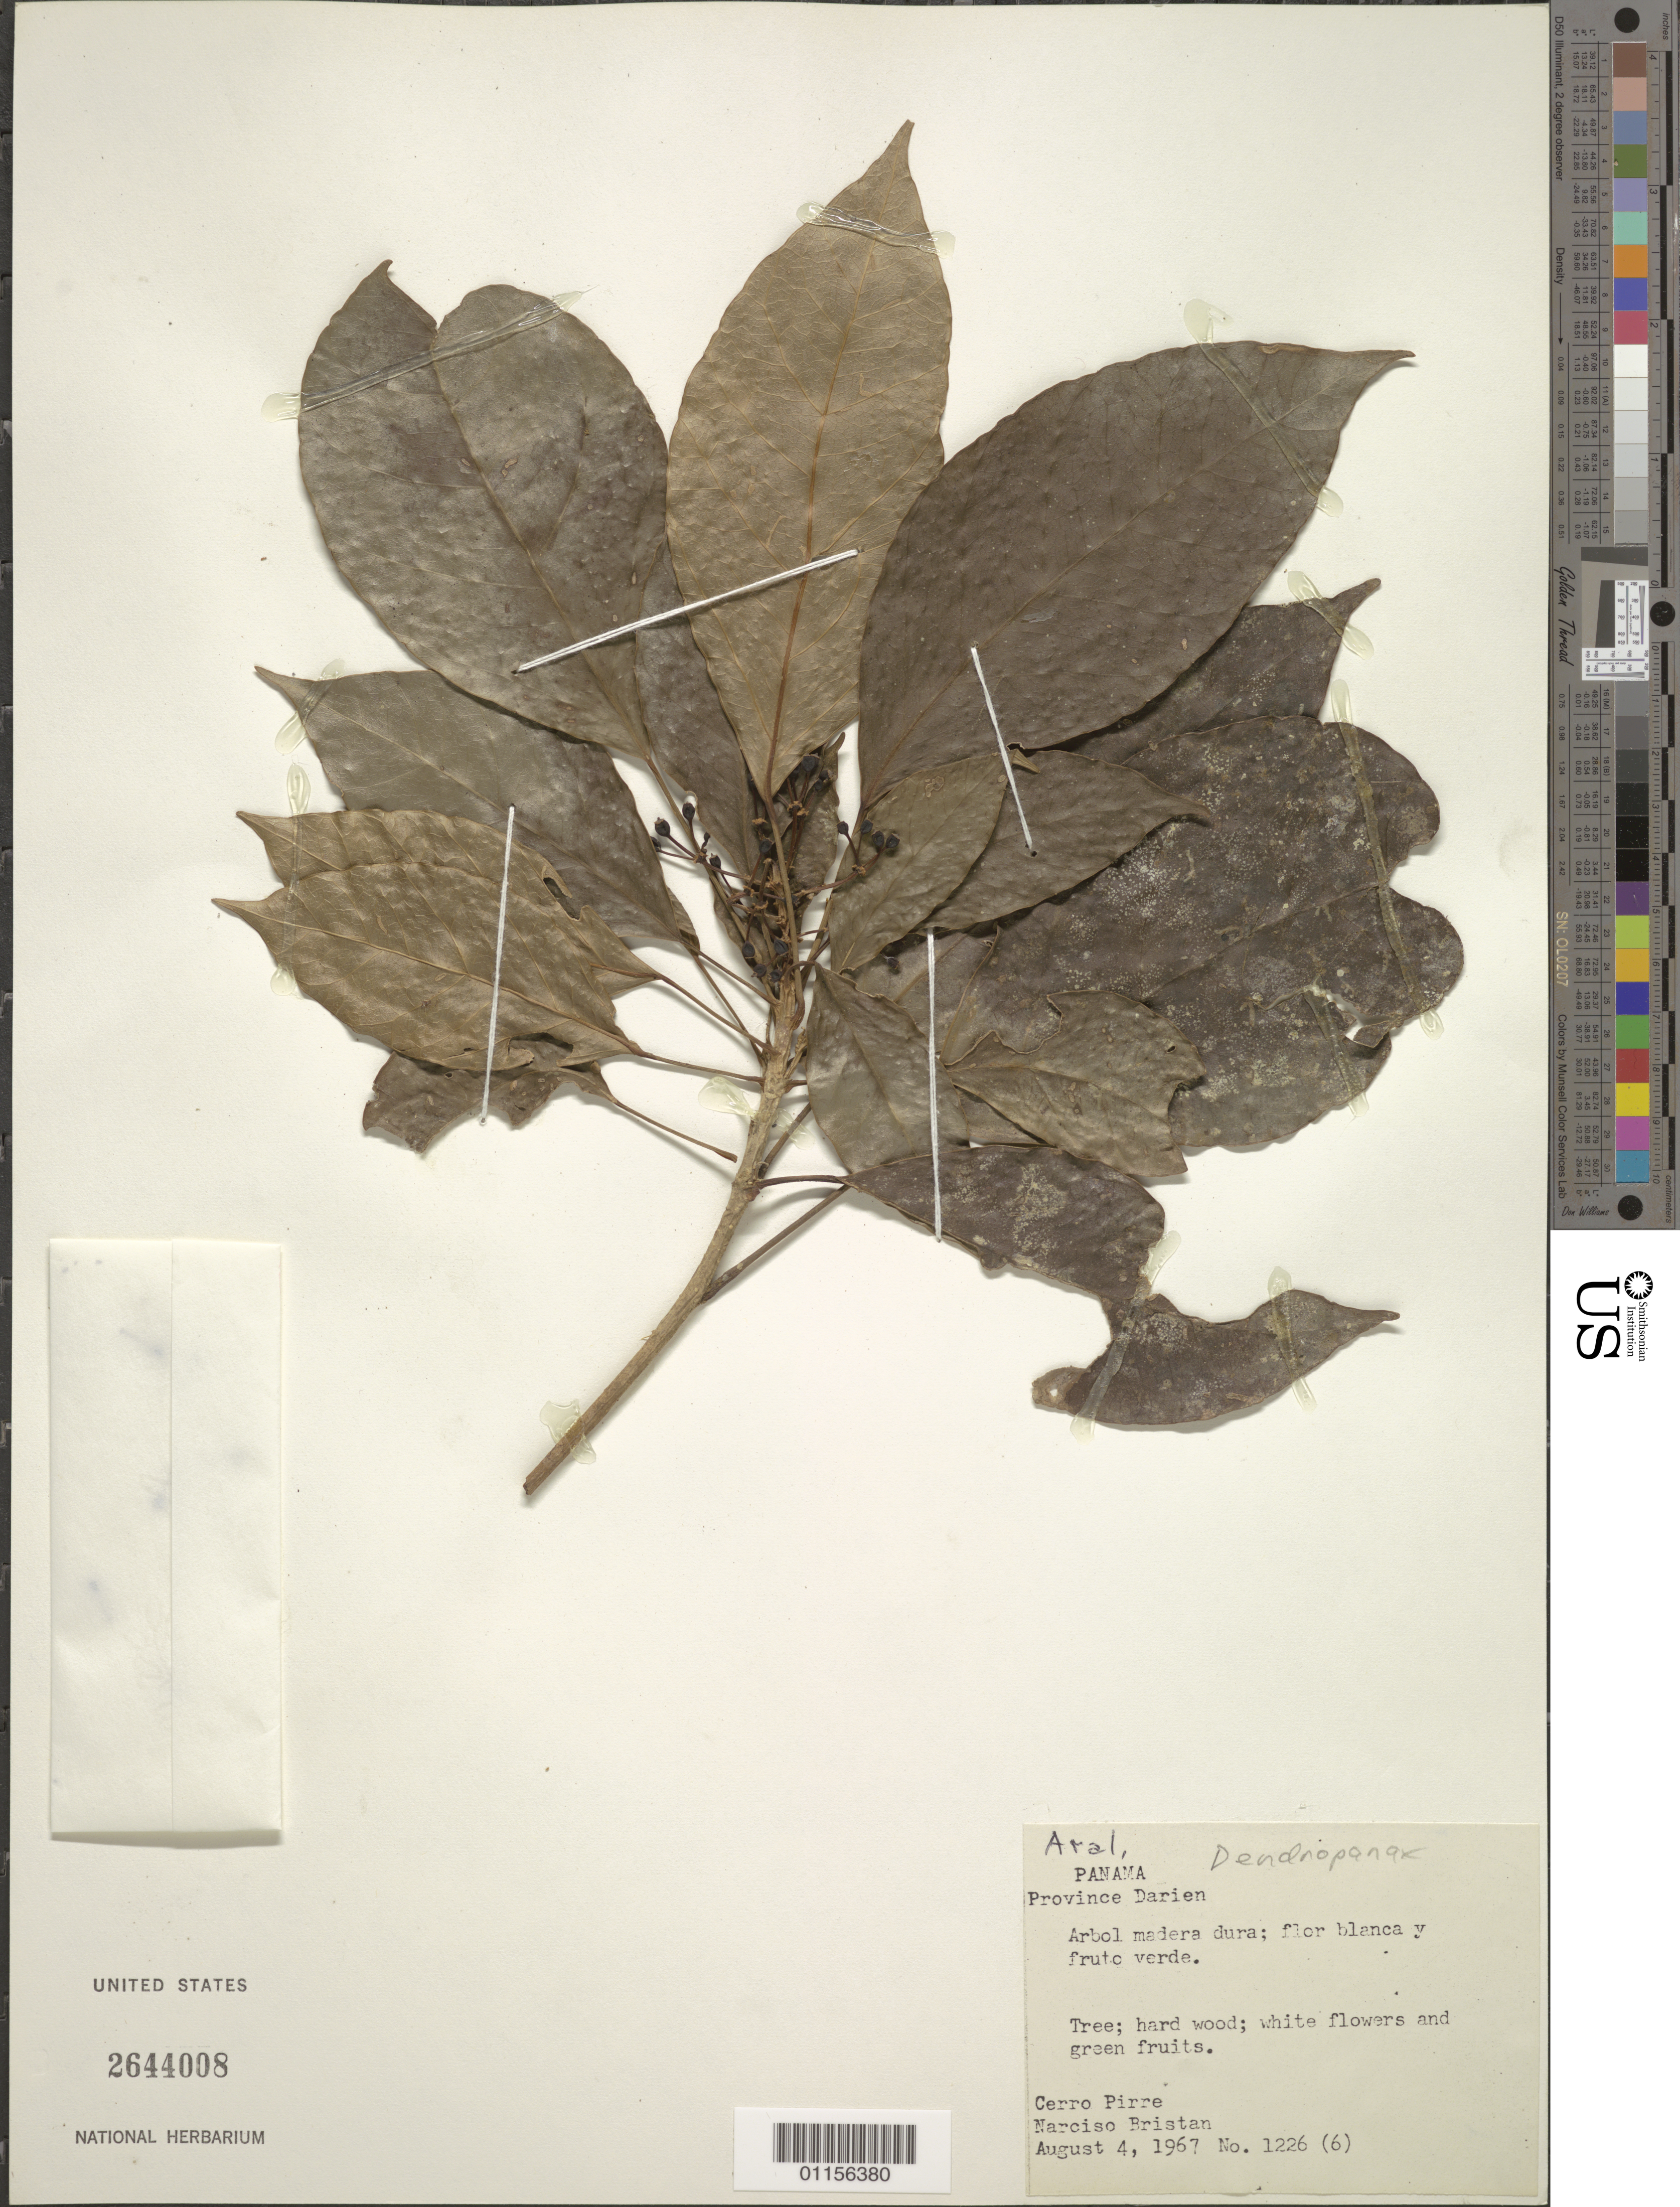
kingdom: Plantae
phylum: Tracheophyta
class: Magnoliopsida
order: Apiales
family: Araliaceae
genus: Dendropanax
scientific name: Dendropanax sp.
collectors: N. Bristan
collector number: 1226 (6)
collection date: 1967-08-04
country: Panama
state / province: Darién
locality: Cerro Pirre.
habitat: Tree.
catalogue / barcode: US 2644008